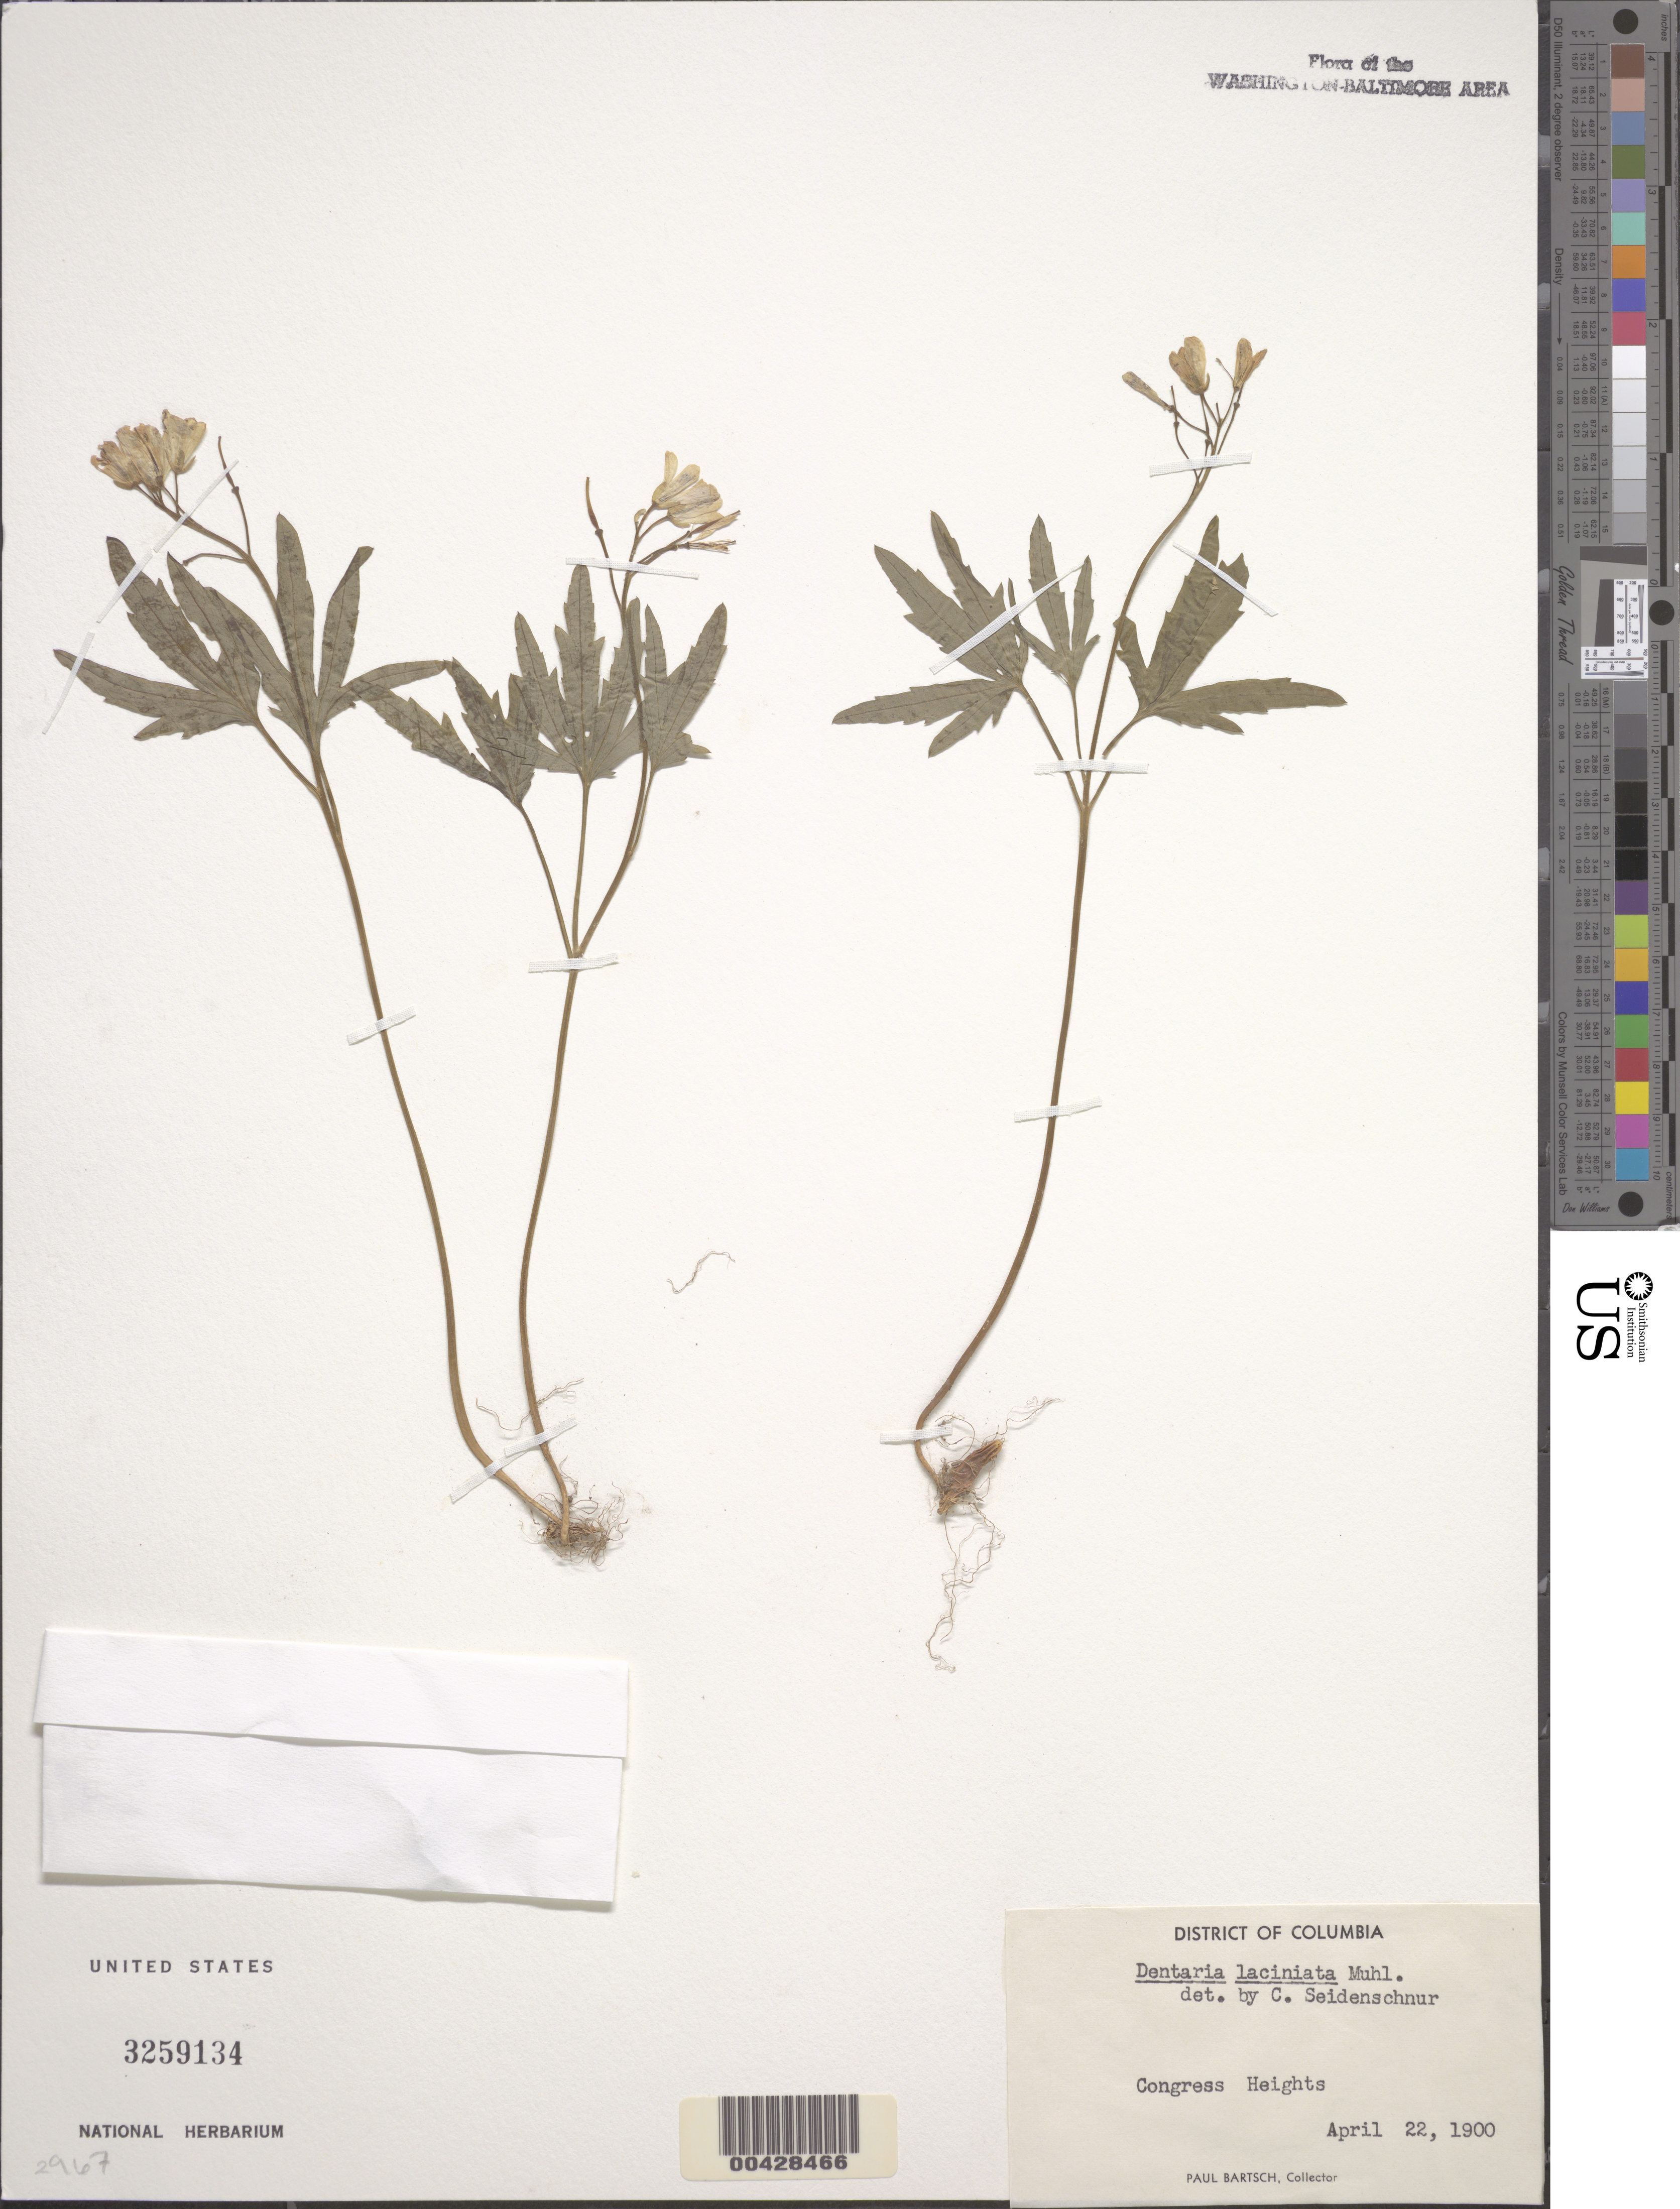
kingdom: Plantae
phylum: Tracheophyta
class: Magnoliopsida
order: Brassicales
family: Brassicaceae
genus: Cardamine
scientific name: Cardamine concatenata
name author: (Michx.) Sw.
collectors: P. Bartsch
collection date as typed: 22 Apr 1900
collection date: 1900-04-22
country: United States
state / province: District of Columbia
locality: Congress Heights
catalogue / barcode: US 3259134